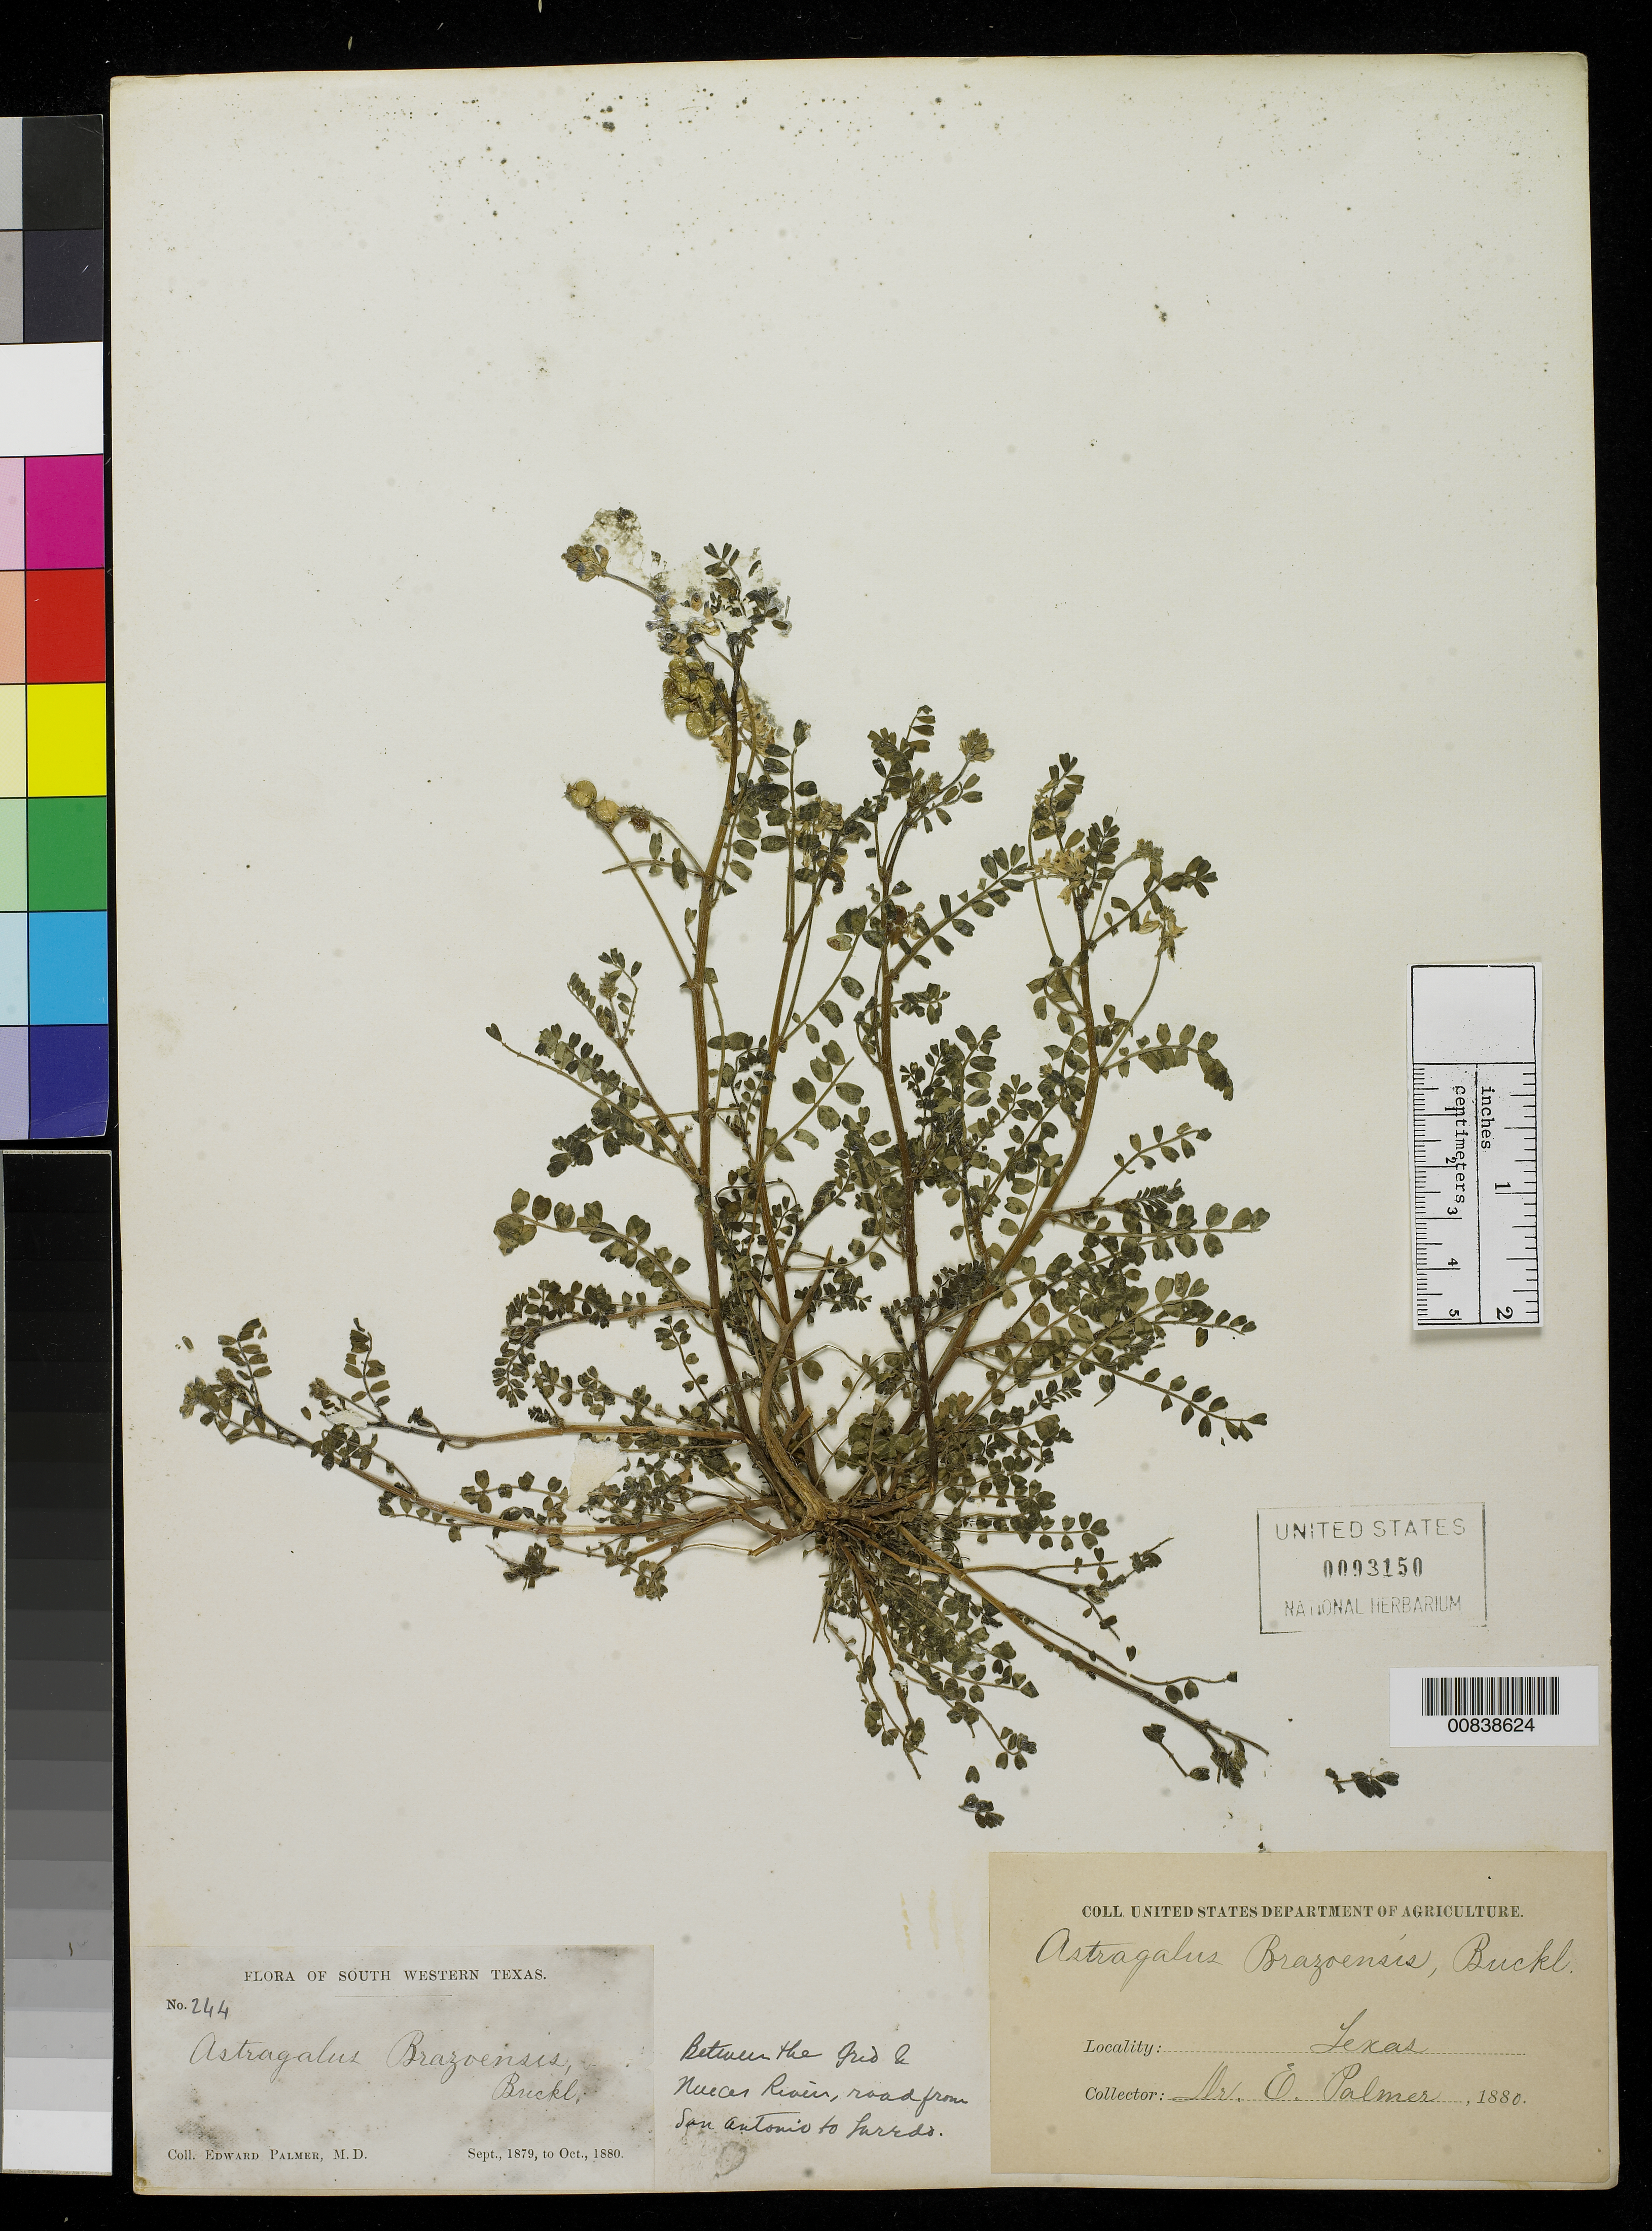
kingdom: Plantae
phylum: Tracheophyta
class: Magnoliopsida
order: Fabales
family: Fabaceae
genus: Astragalus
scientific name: Astragalus brazoensis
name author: Buckley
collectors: E. Palmer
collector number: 244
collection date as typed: Sep 1879 to -- Oct 1880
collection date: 1879-09/1880-10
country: United States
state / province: Texas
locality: Between the Frio and Nueces rivers, road from San Antonio to Laredo. Southwestern Texas.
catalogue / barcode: US 93150